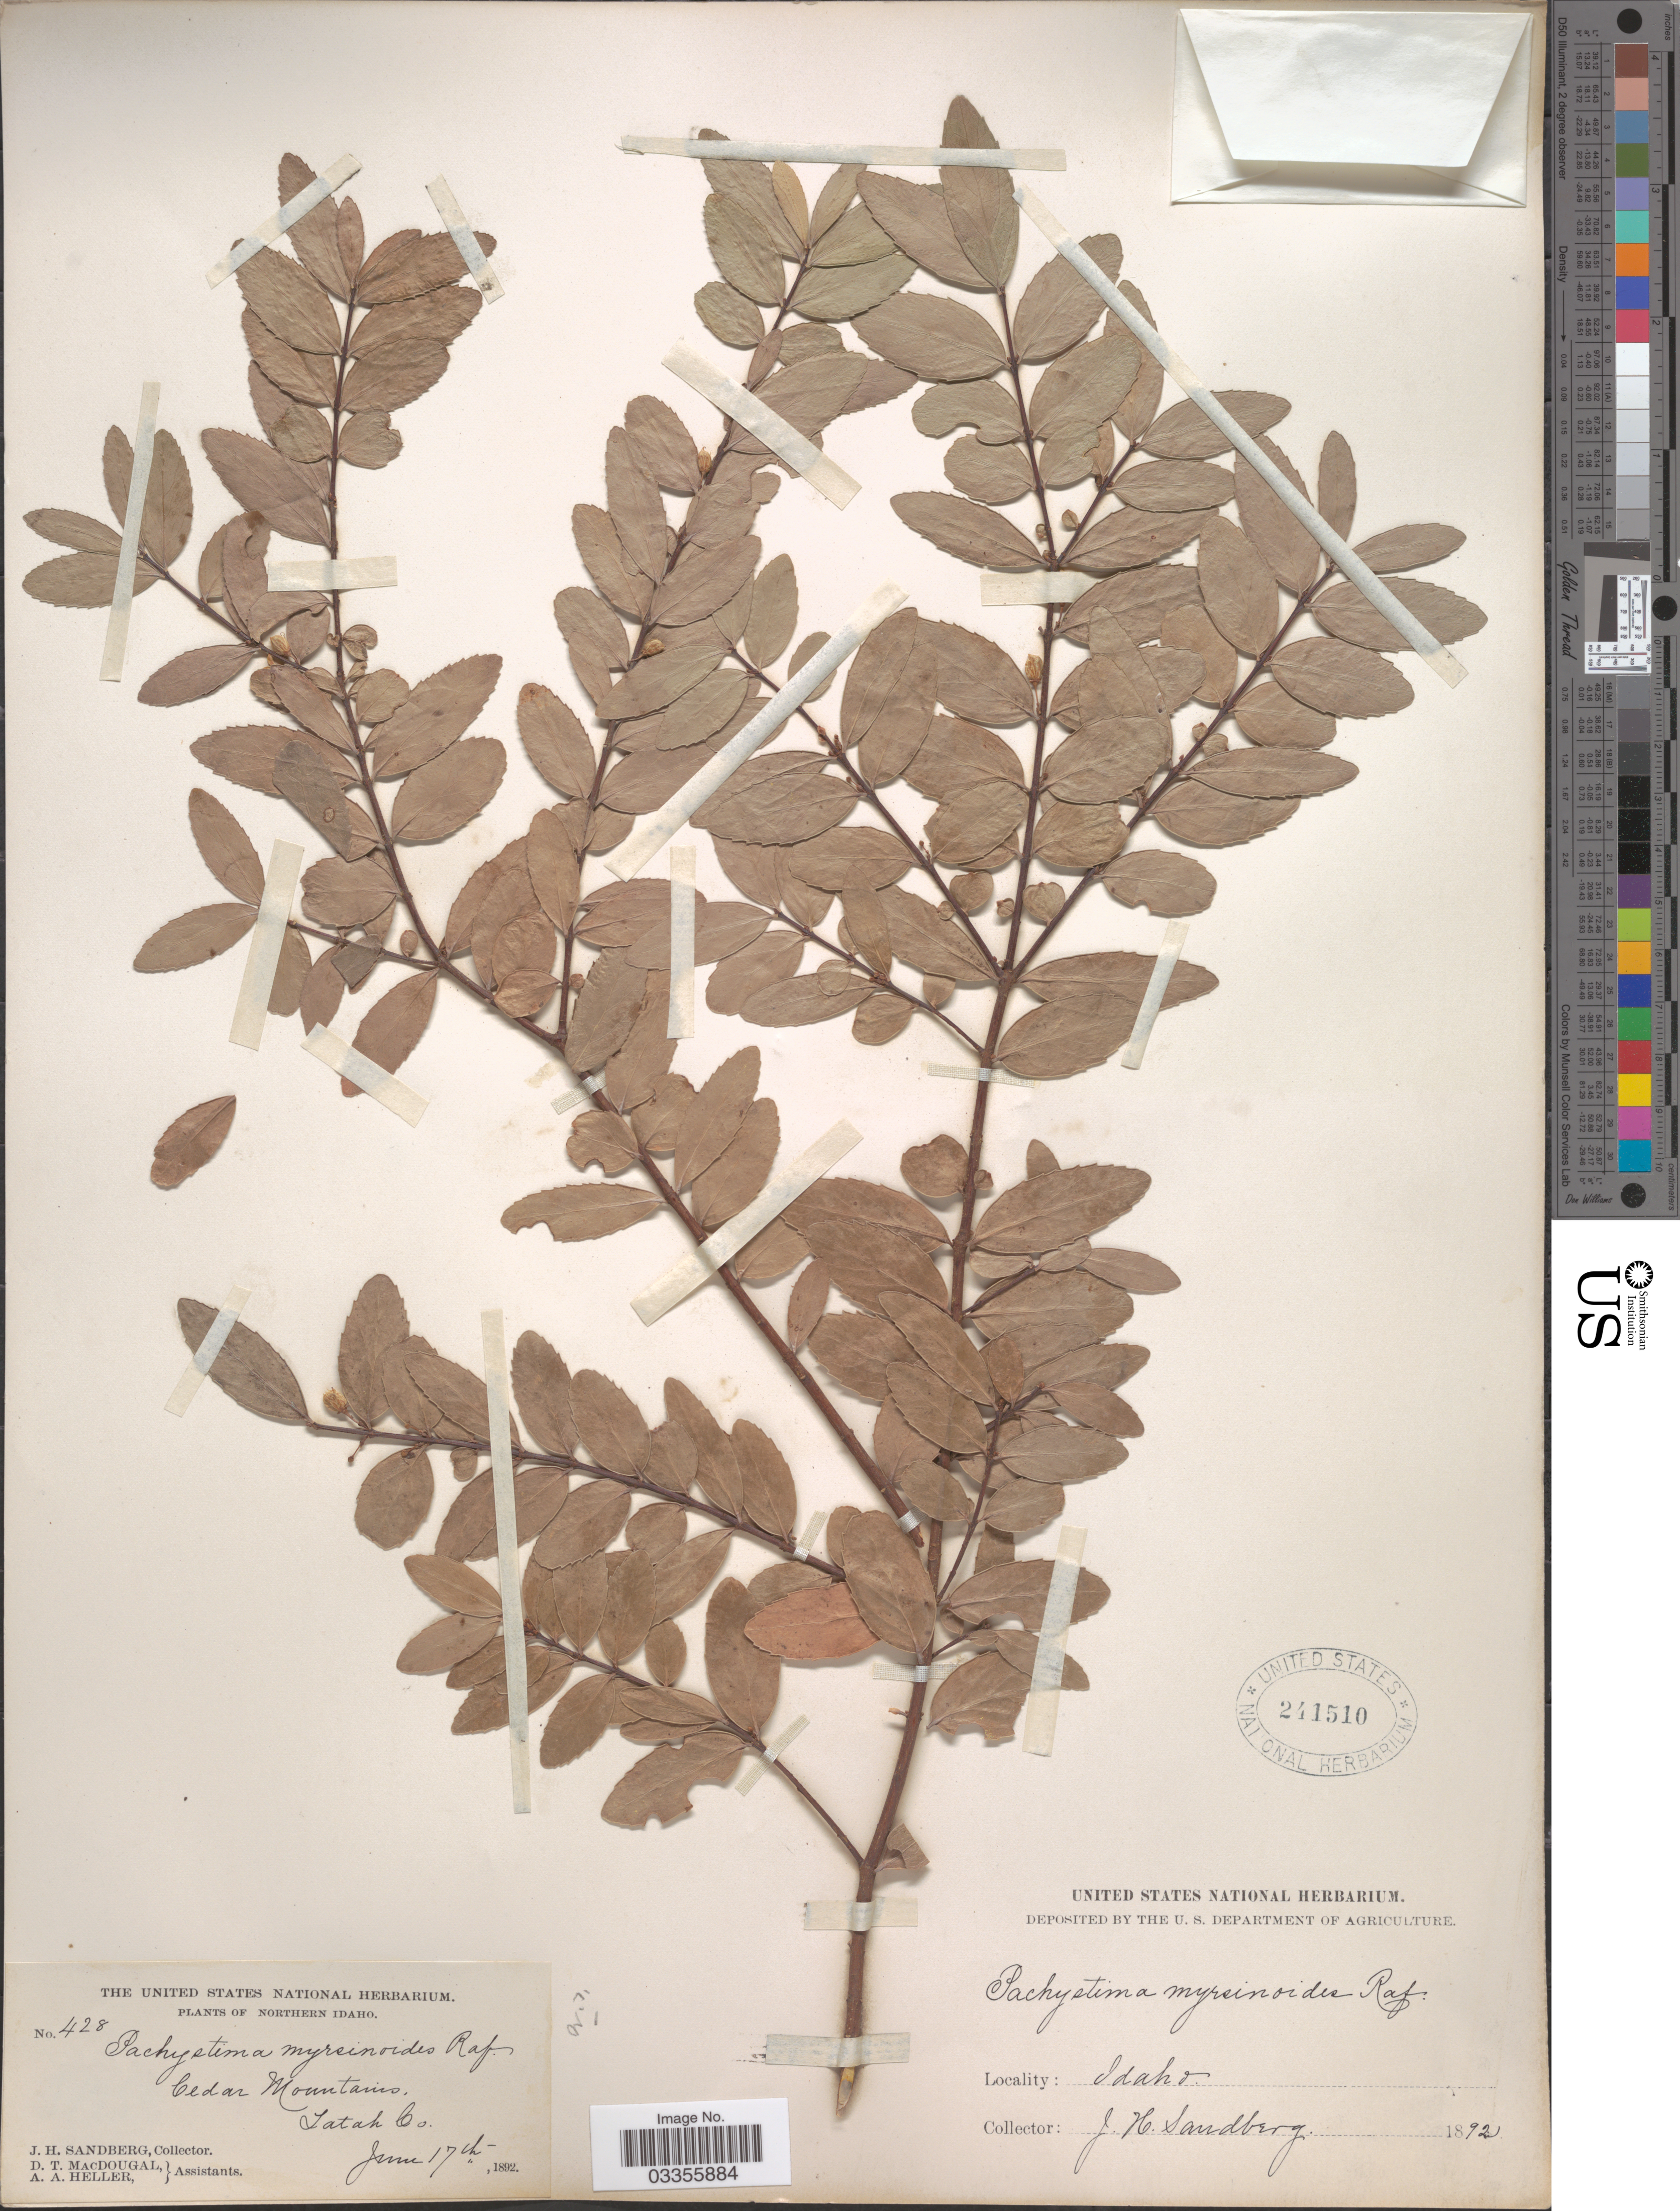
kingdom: Plantae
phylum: Tracheophyta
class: Magnoliopsida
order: Celastrales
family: Celastraceae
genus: Paxistima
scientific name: Paxistima myrsinites subsp. myrsinites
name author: (Pursh) Raf.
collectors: J. H. Sandberg, D. T. MacDougal & A. A. Heller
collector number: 428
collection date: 1892-06-17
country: United States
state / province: Idaho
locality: Northern Idaho. Cedar Mountains. Latah Co.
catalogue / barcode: US 241510